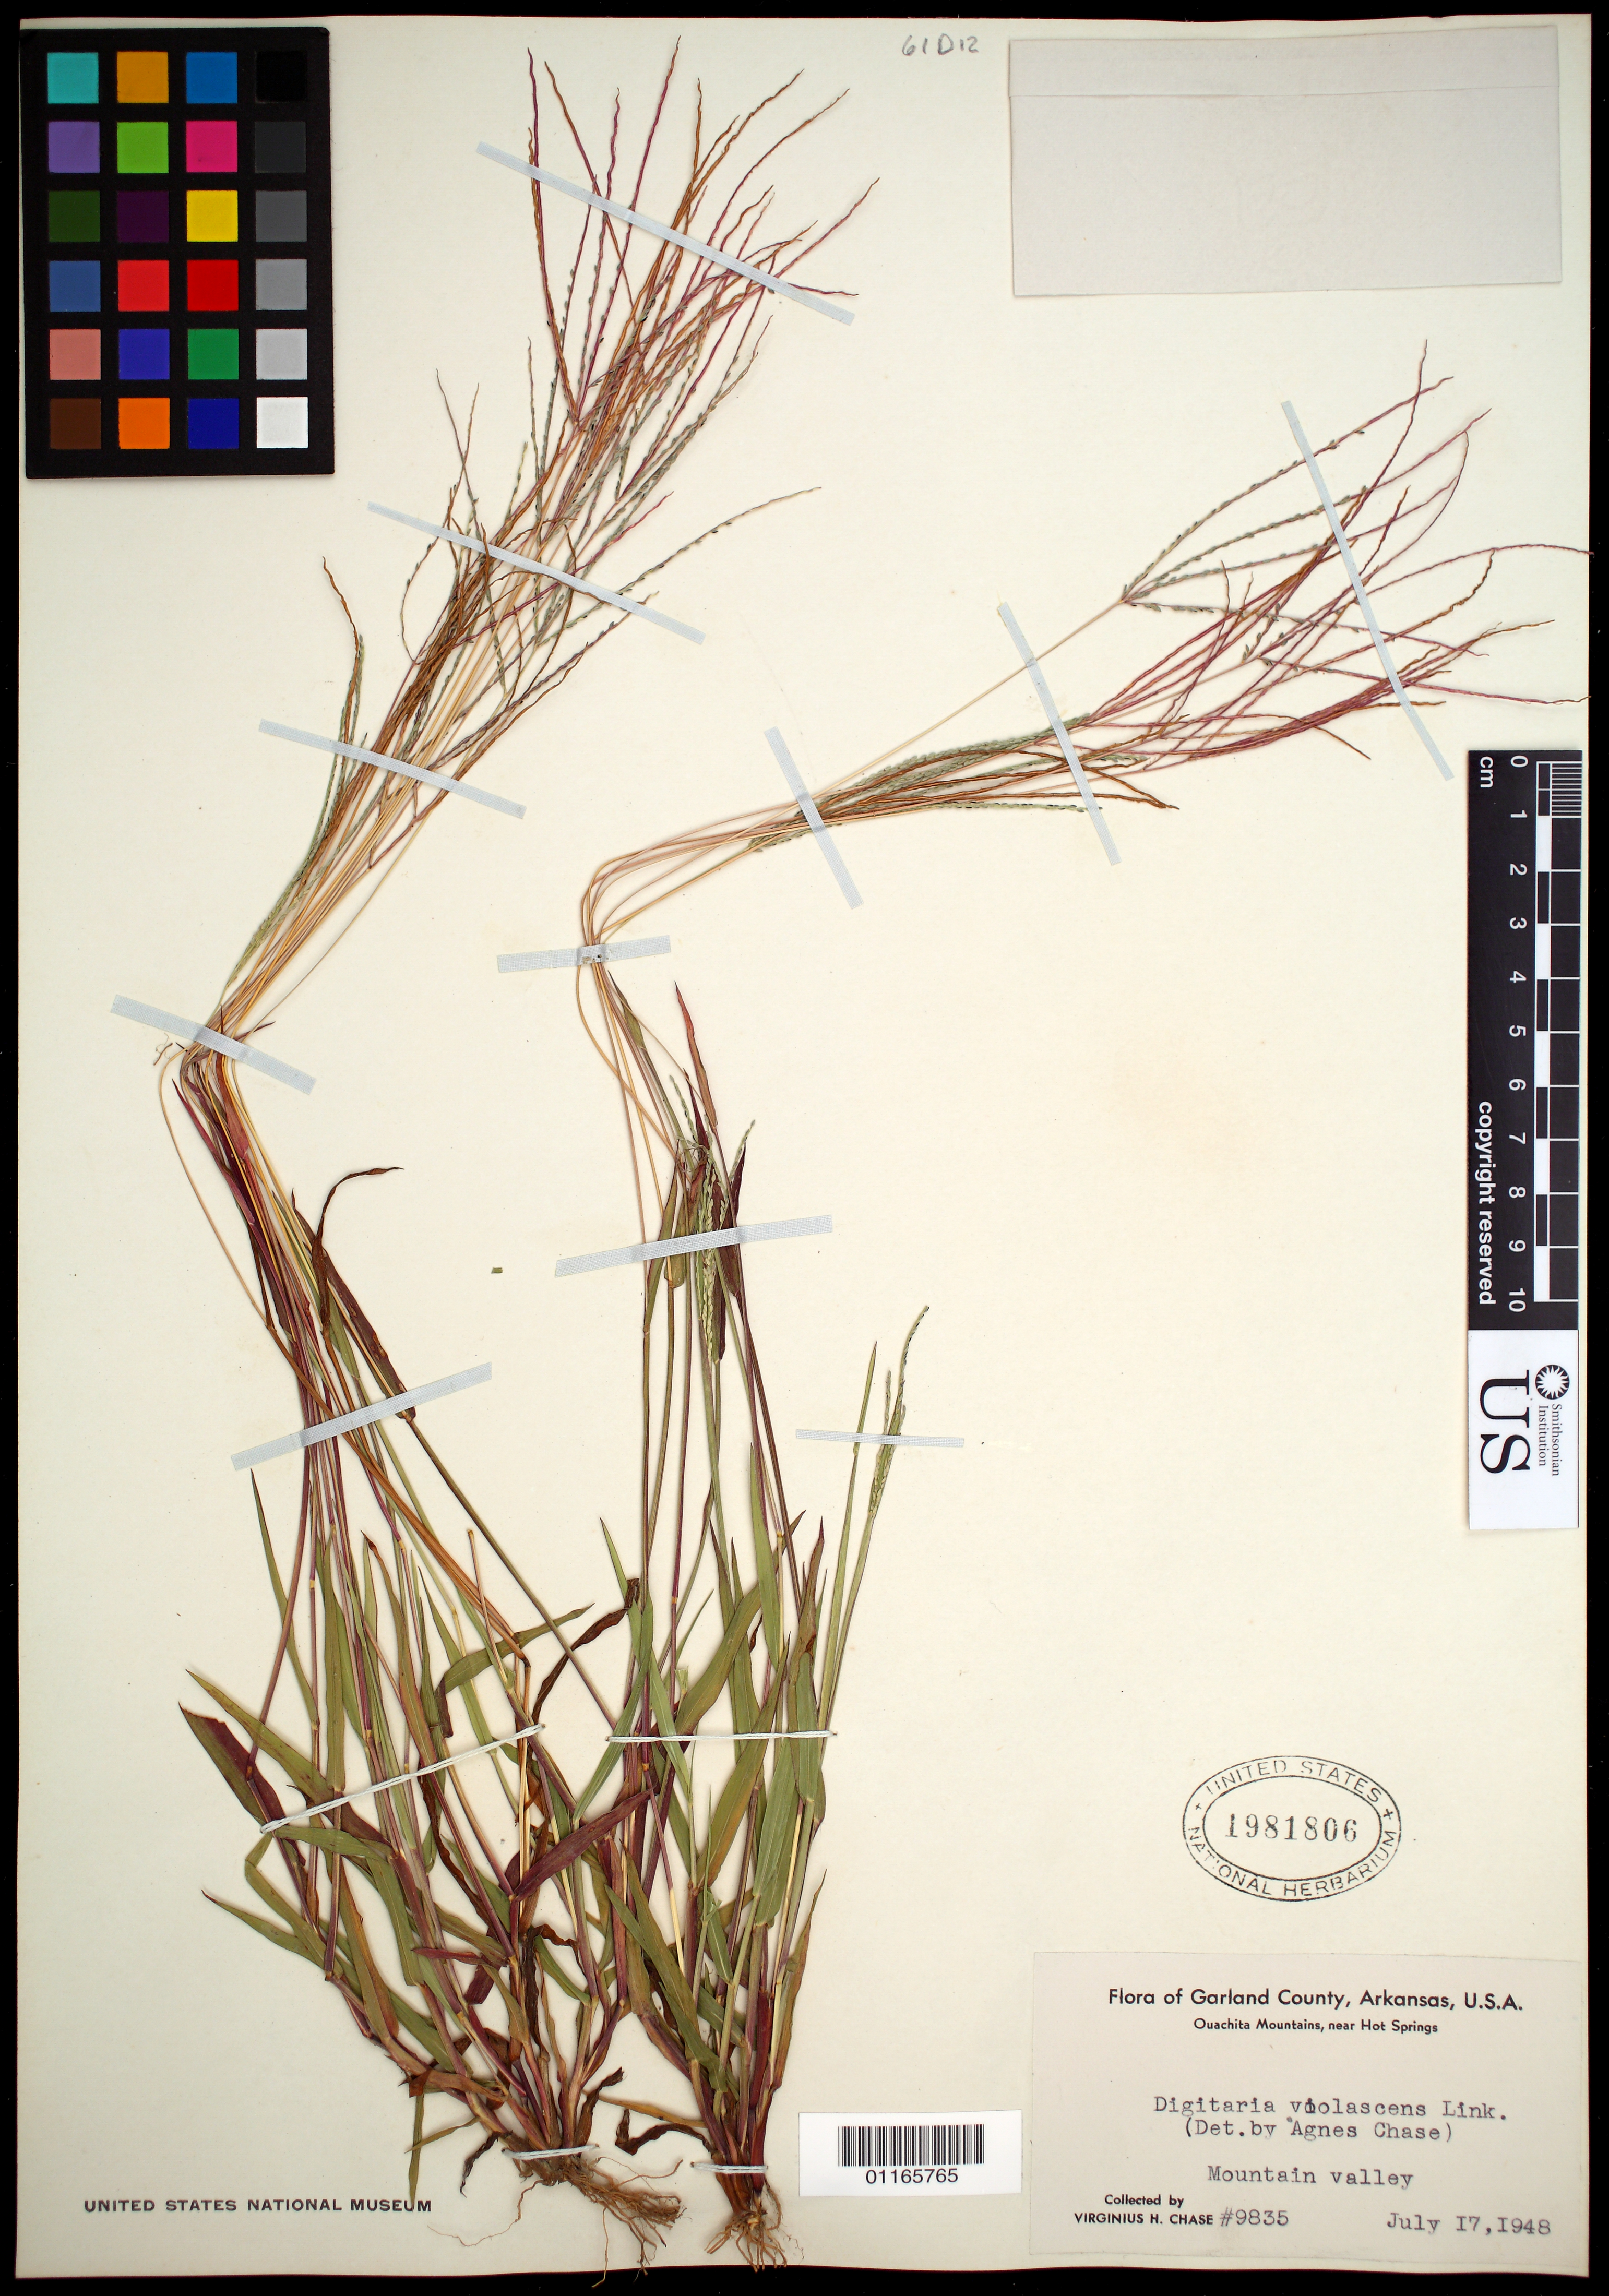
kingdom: Plantae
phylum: Tracheophyta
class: Liliopsida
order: Poales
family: Poaceae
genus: Digitaria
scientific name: Digitaria violascens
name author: Link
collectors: V. H. Chase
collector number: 9835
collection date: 1948-07-17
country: United States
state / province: Arkansas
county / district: Garland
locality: Ouachita Mountains, near Hot Springs.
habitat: Mountain valley.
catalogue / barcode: US 1981806